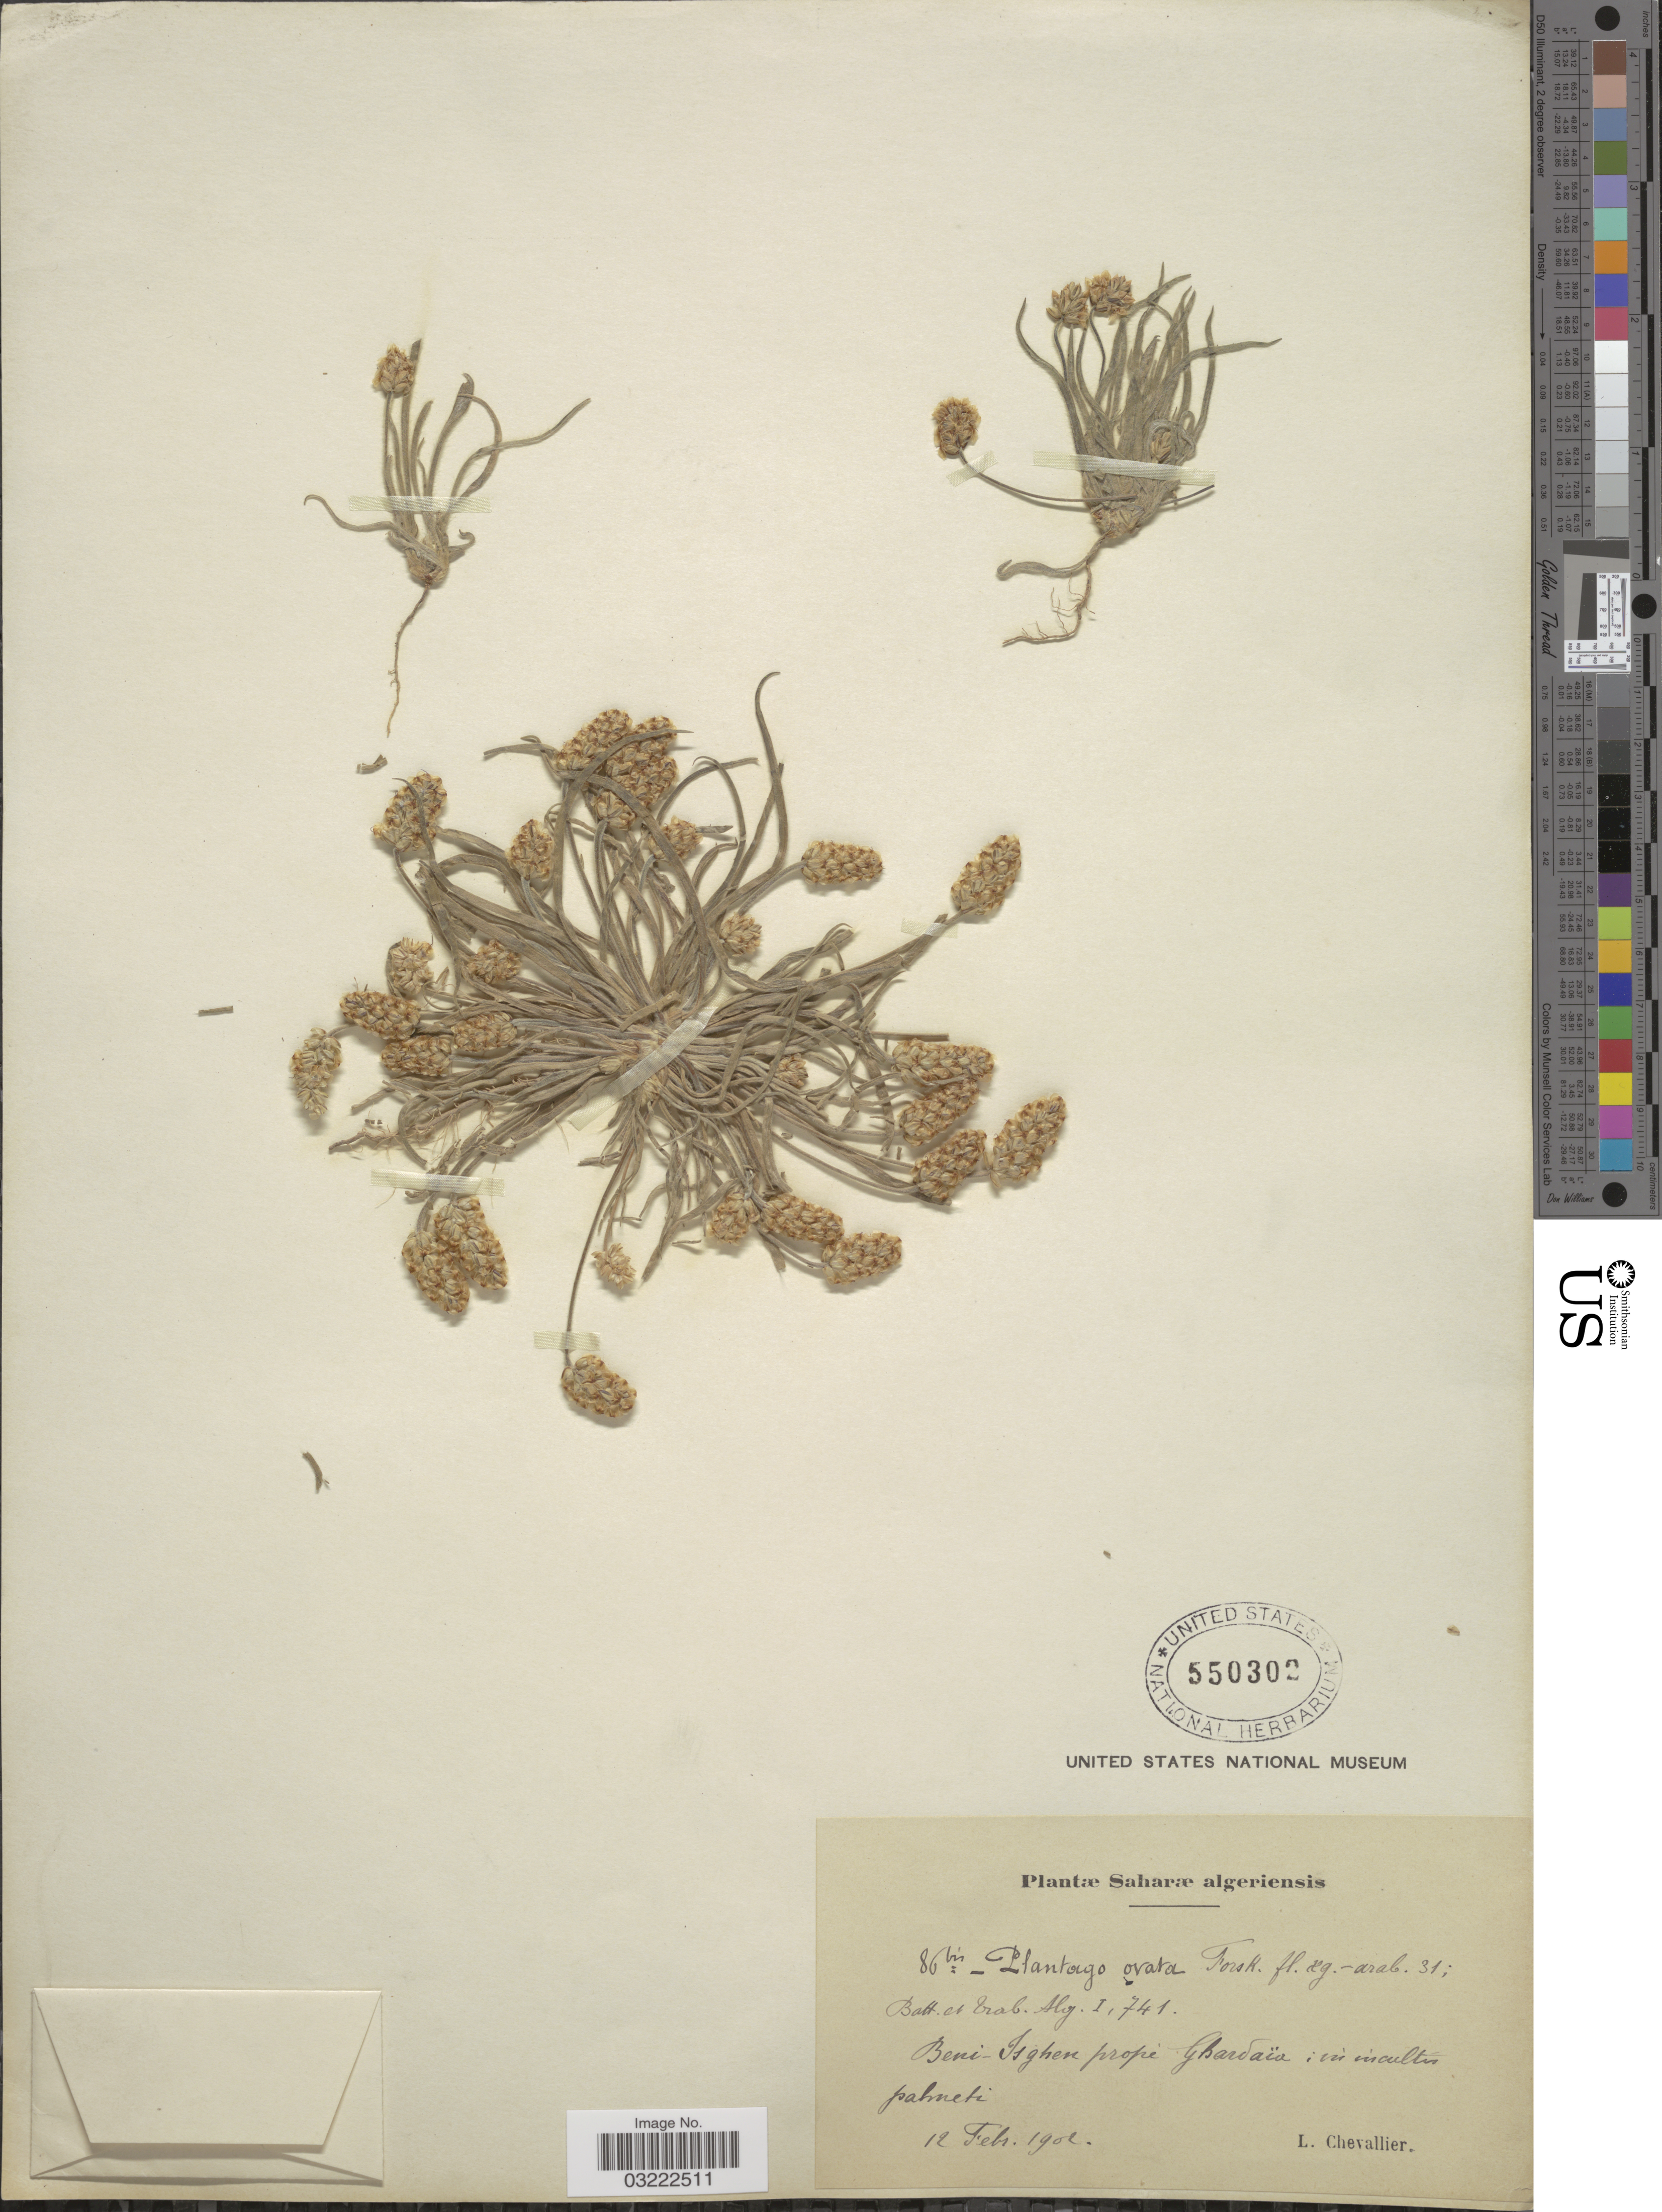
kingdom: Plantae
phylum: Tracheophyta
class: Magnoliopsida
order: Lamiales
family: Plantaginaceae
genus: Plantago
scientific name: Plantago ovata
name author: Forssk.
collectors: L. Chevallier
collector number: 86bis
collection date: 1902-02-12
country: Algeria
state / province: Ghardaïa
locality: Saharæ algeriensis, Beni-Isghen propé Ghardaïa.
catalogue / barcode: US 550302